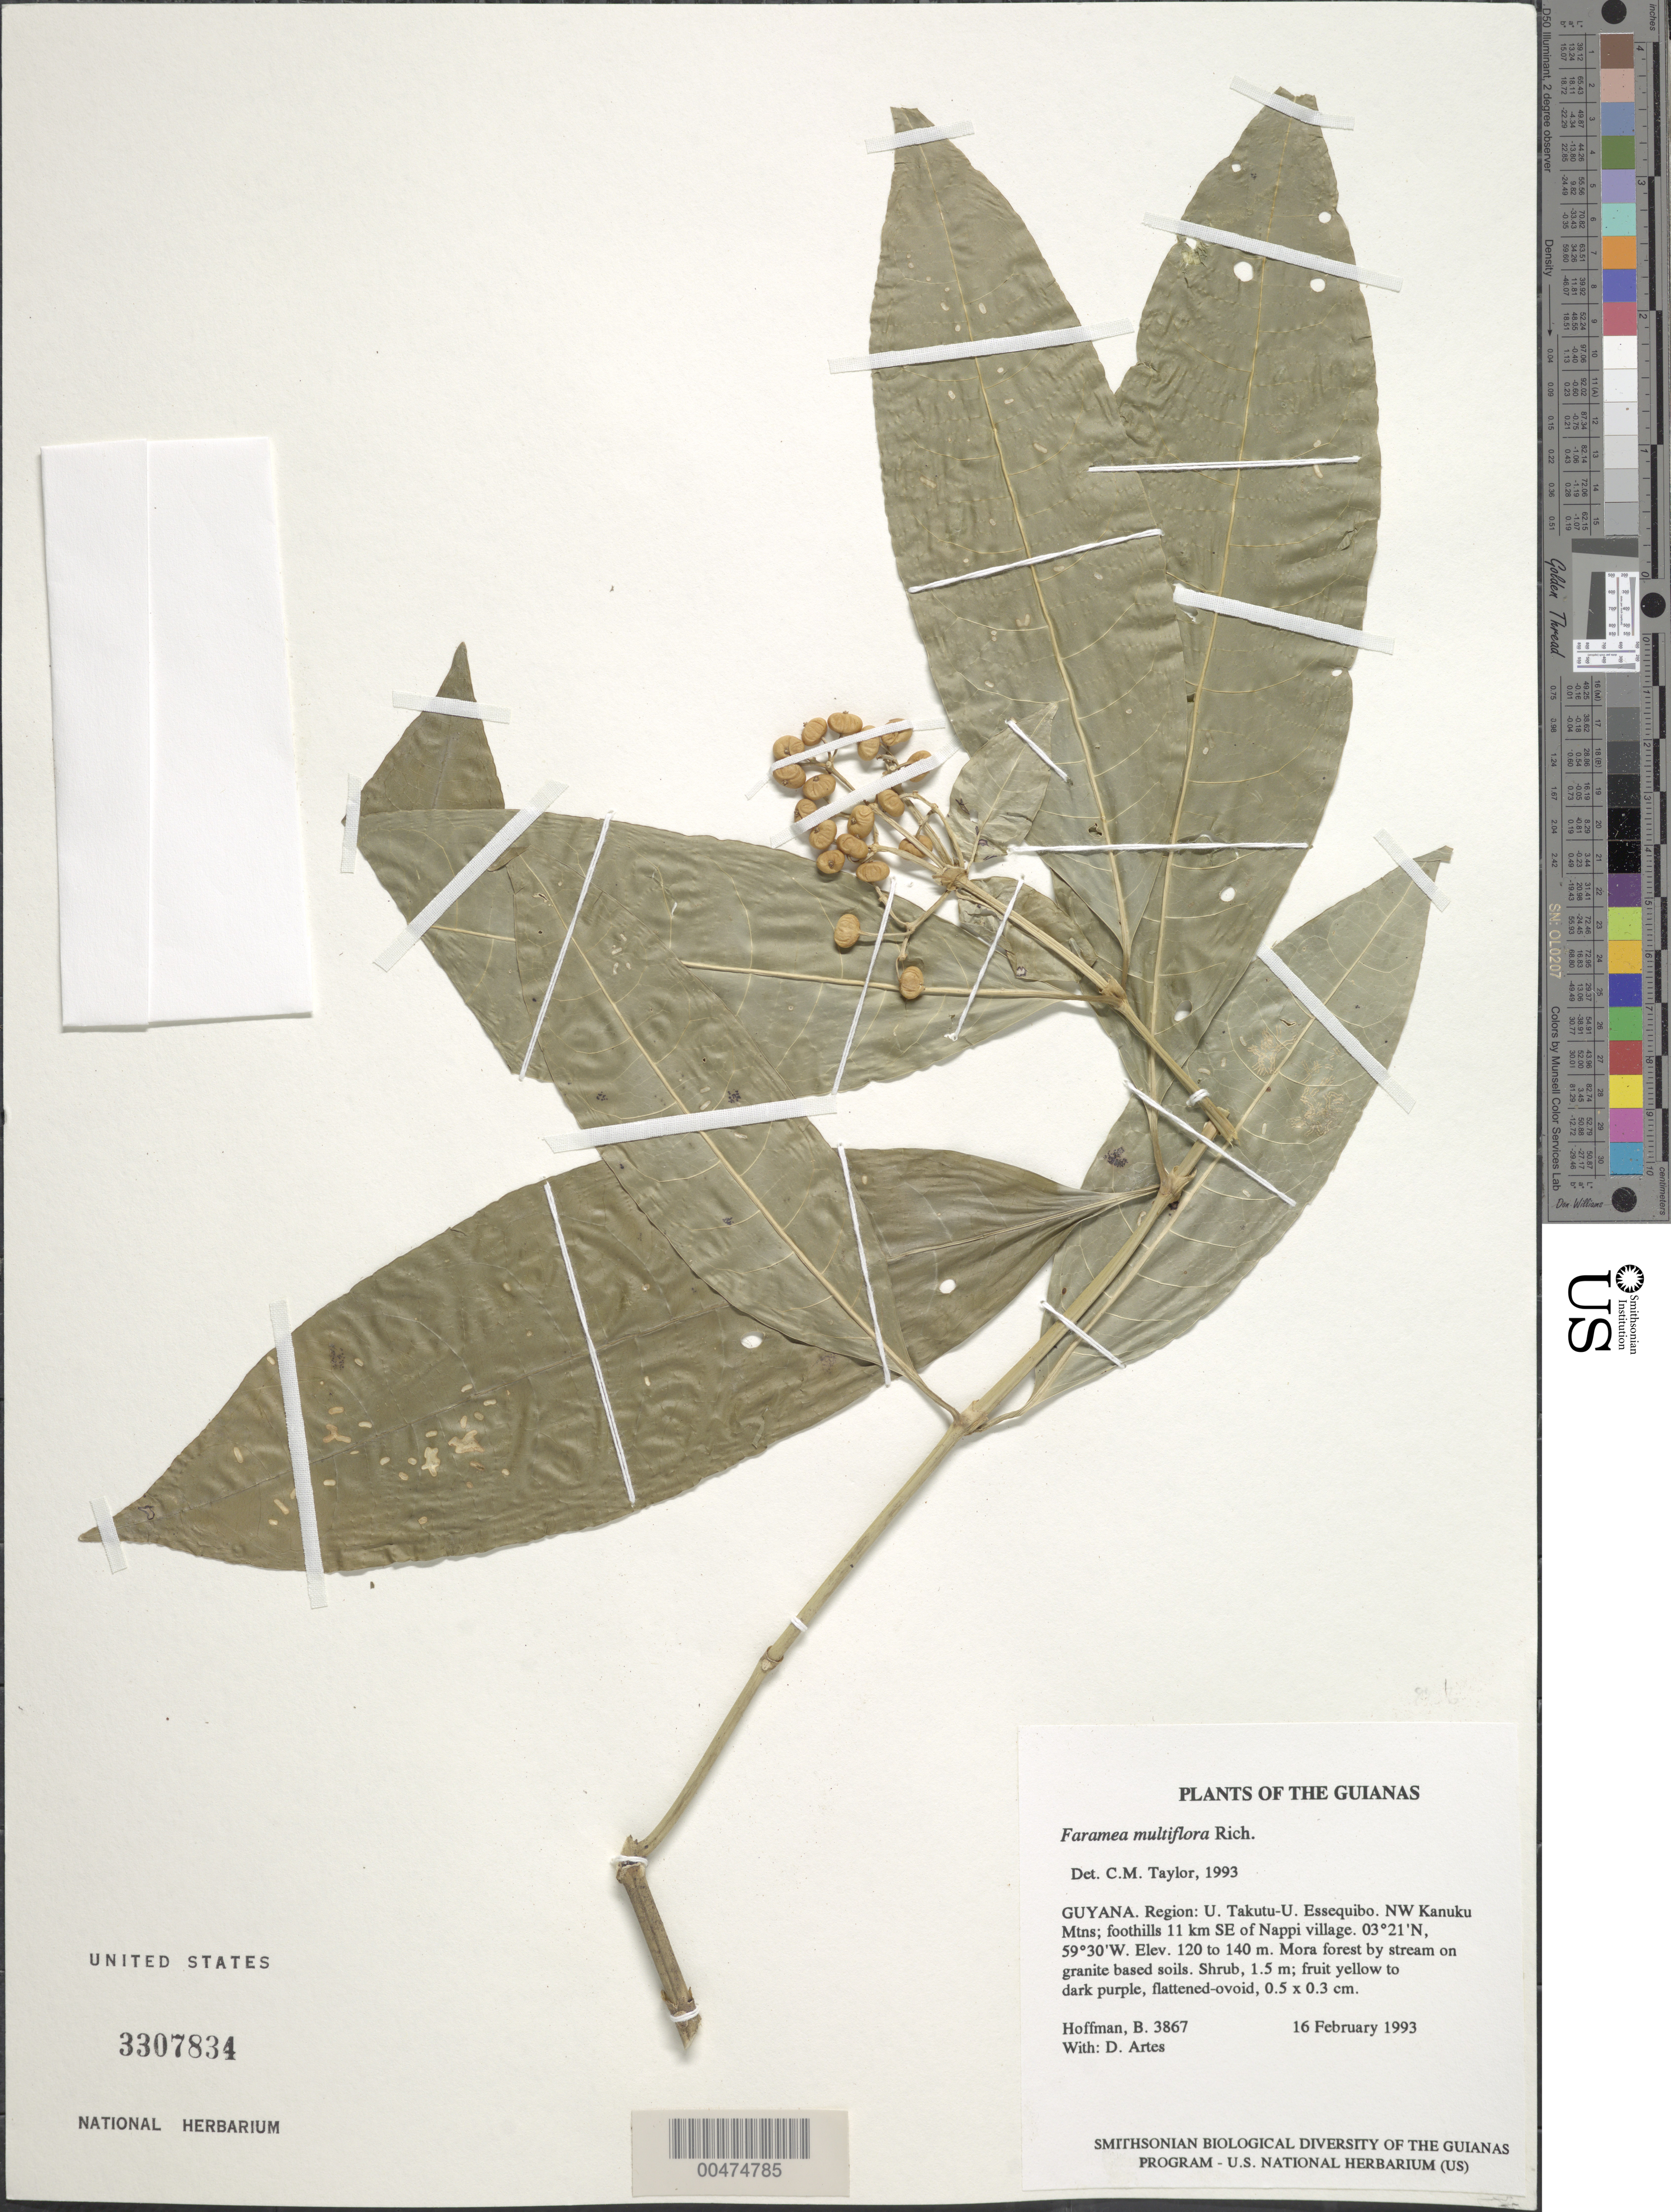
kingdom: Plantae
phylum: Tracheophyta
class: Magnoliopsida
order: Gentianales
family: Rubiaceae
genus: Faramea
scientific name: Faramea multiflora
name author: A. Rich. ex DC.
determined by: Taylor, Charlotte M.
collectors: B. Hoffman & D. Artes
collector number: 3867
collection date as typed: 16 February 1993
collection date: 1993-02-16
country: Guyana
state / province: U. Takutu-U. Essequibo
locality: NW Kanuku Mountains; foothills 11 km SE of Nappi village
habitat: Mora forest by stream on granite based soils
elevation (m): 120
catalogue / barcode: US 3307834